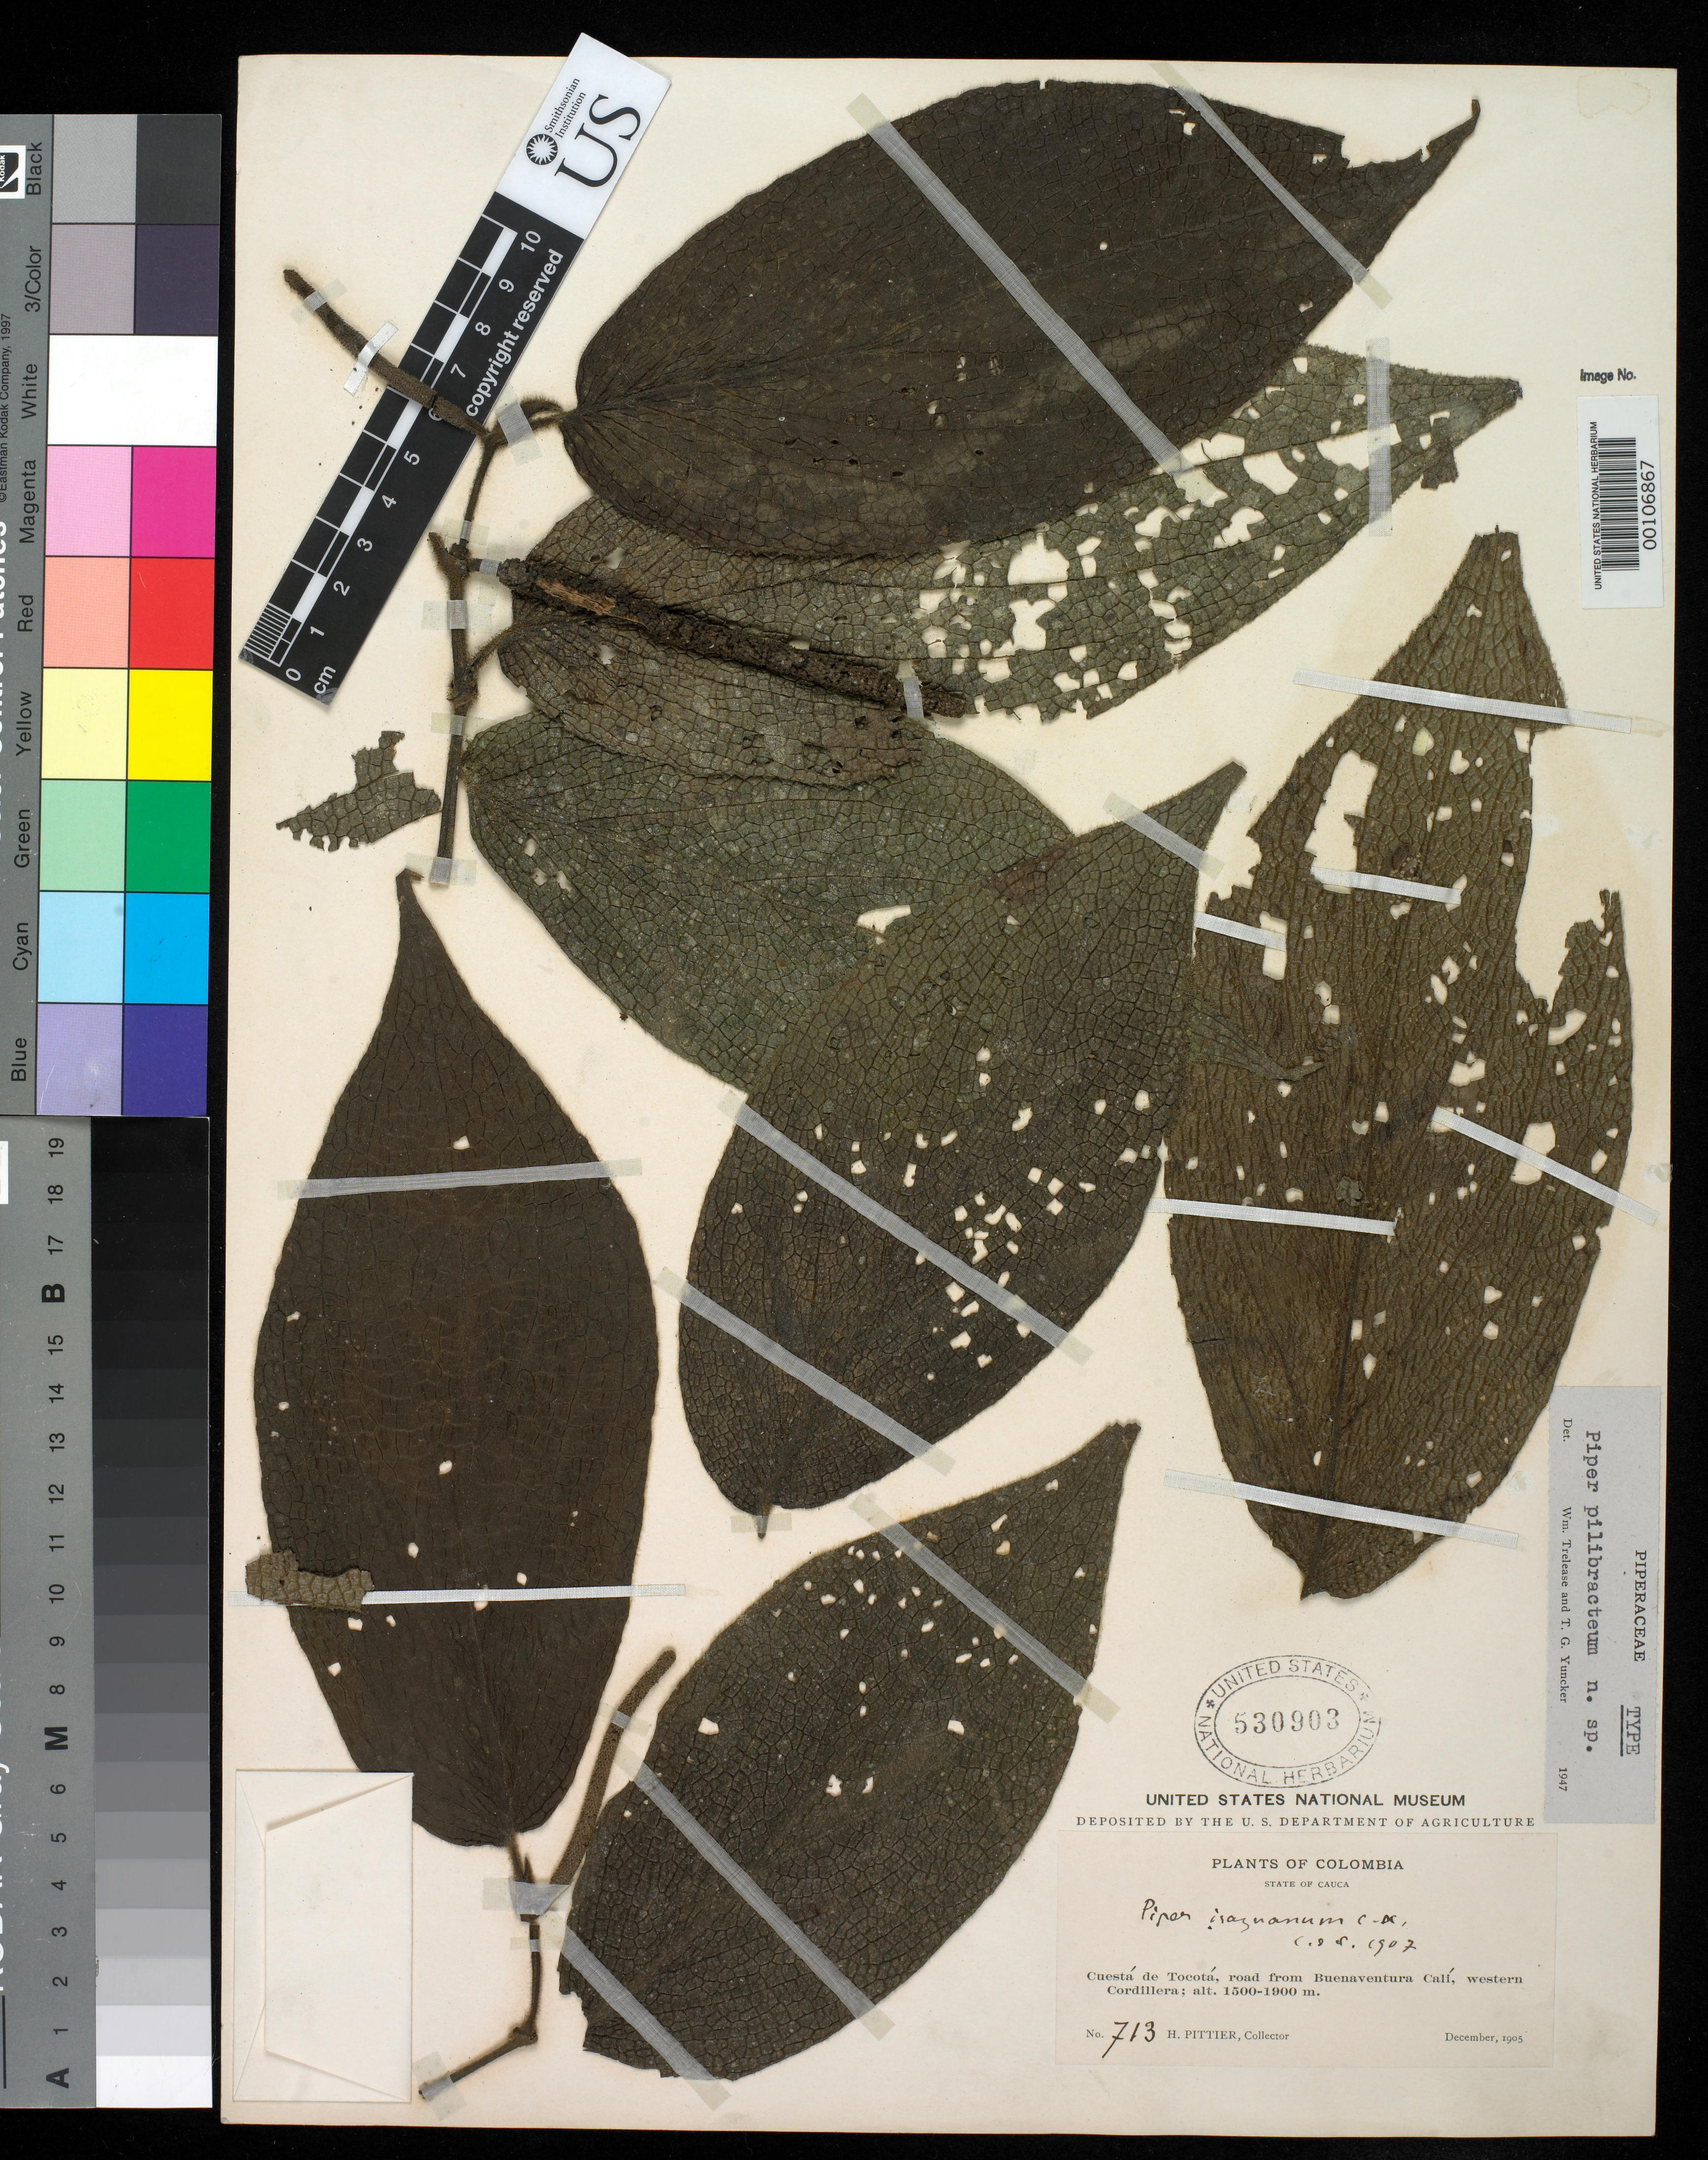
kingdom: Plantae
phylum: Tracheophyta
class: Magnoliopsida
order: Piperales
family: Piperaceae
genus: Piper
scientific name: Piper pilibracteum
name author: Trel. & Yunck.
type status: Holotype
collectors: H. F. Pittier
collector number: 713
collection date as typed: Dec 1905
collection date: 1905-12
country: Colombia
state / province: Valle del Cauca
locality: Cuesta de Tocota.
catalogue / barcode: US 530903